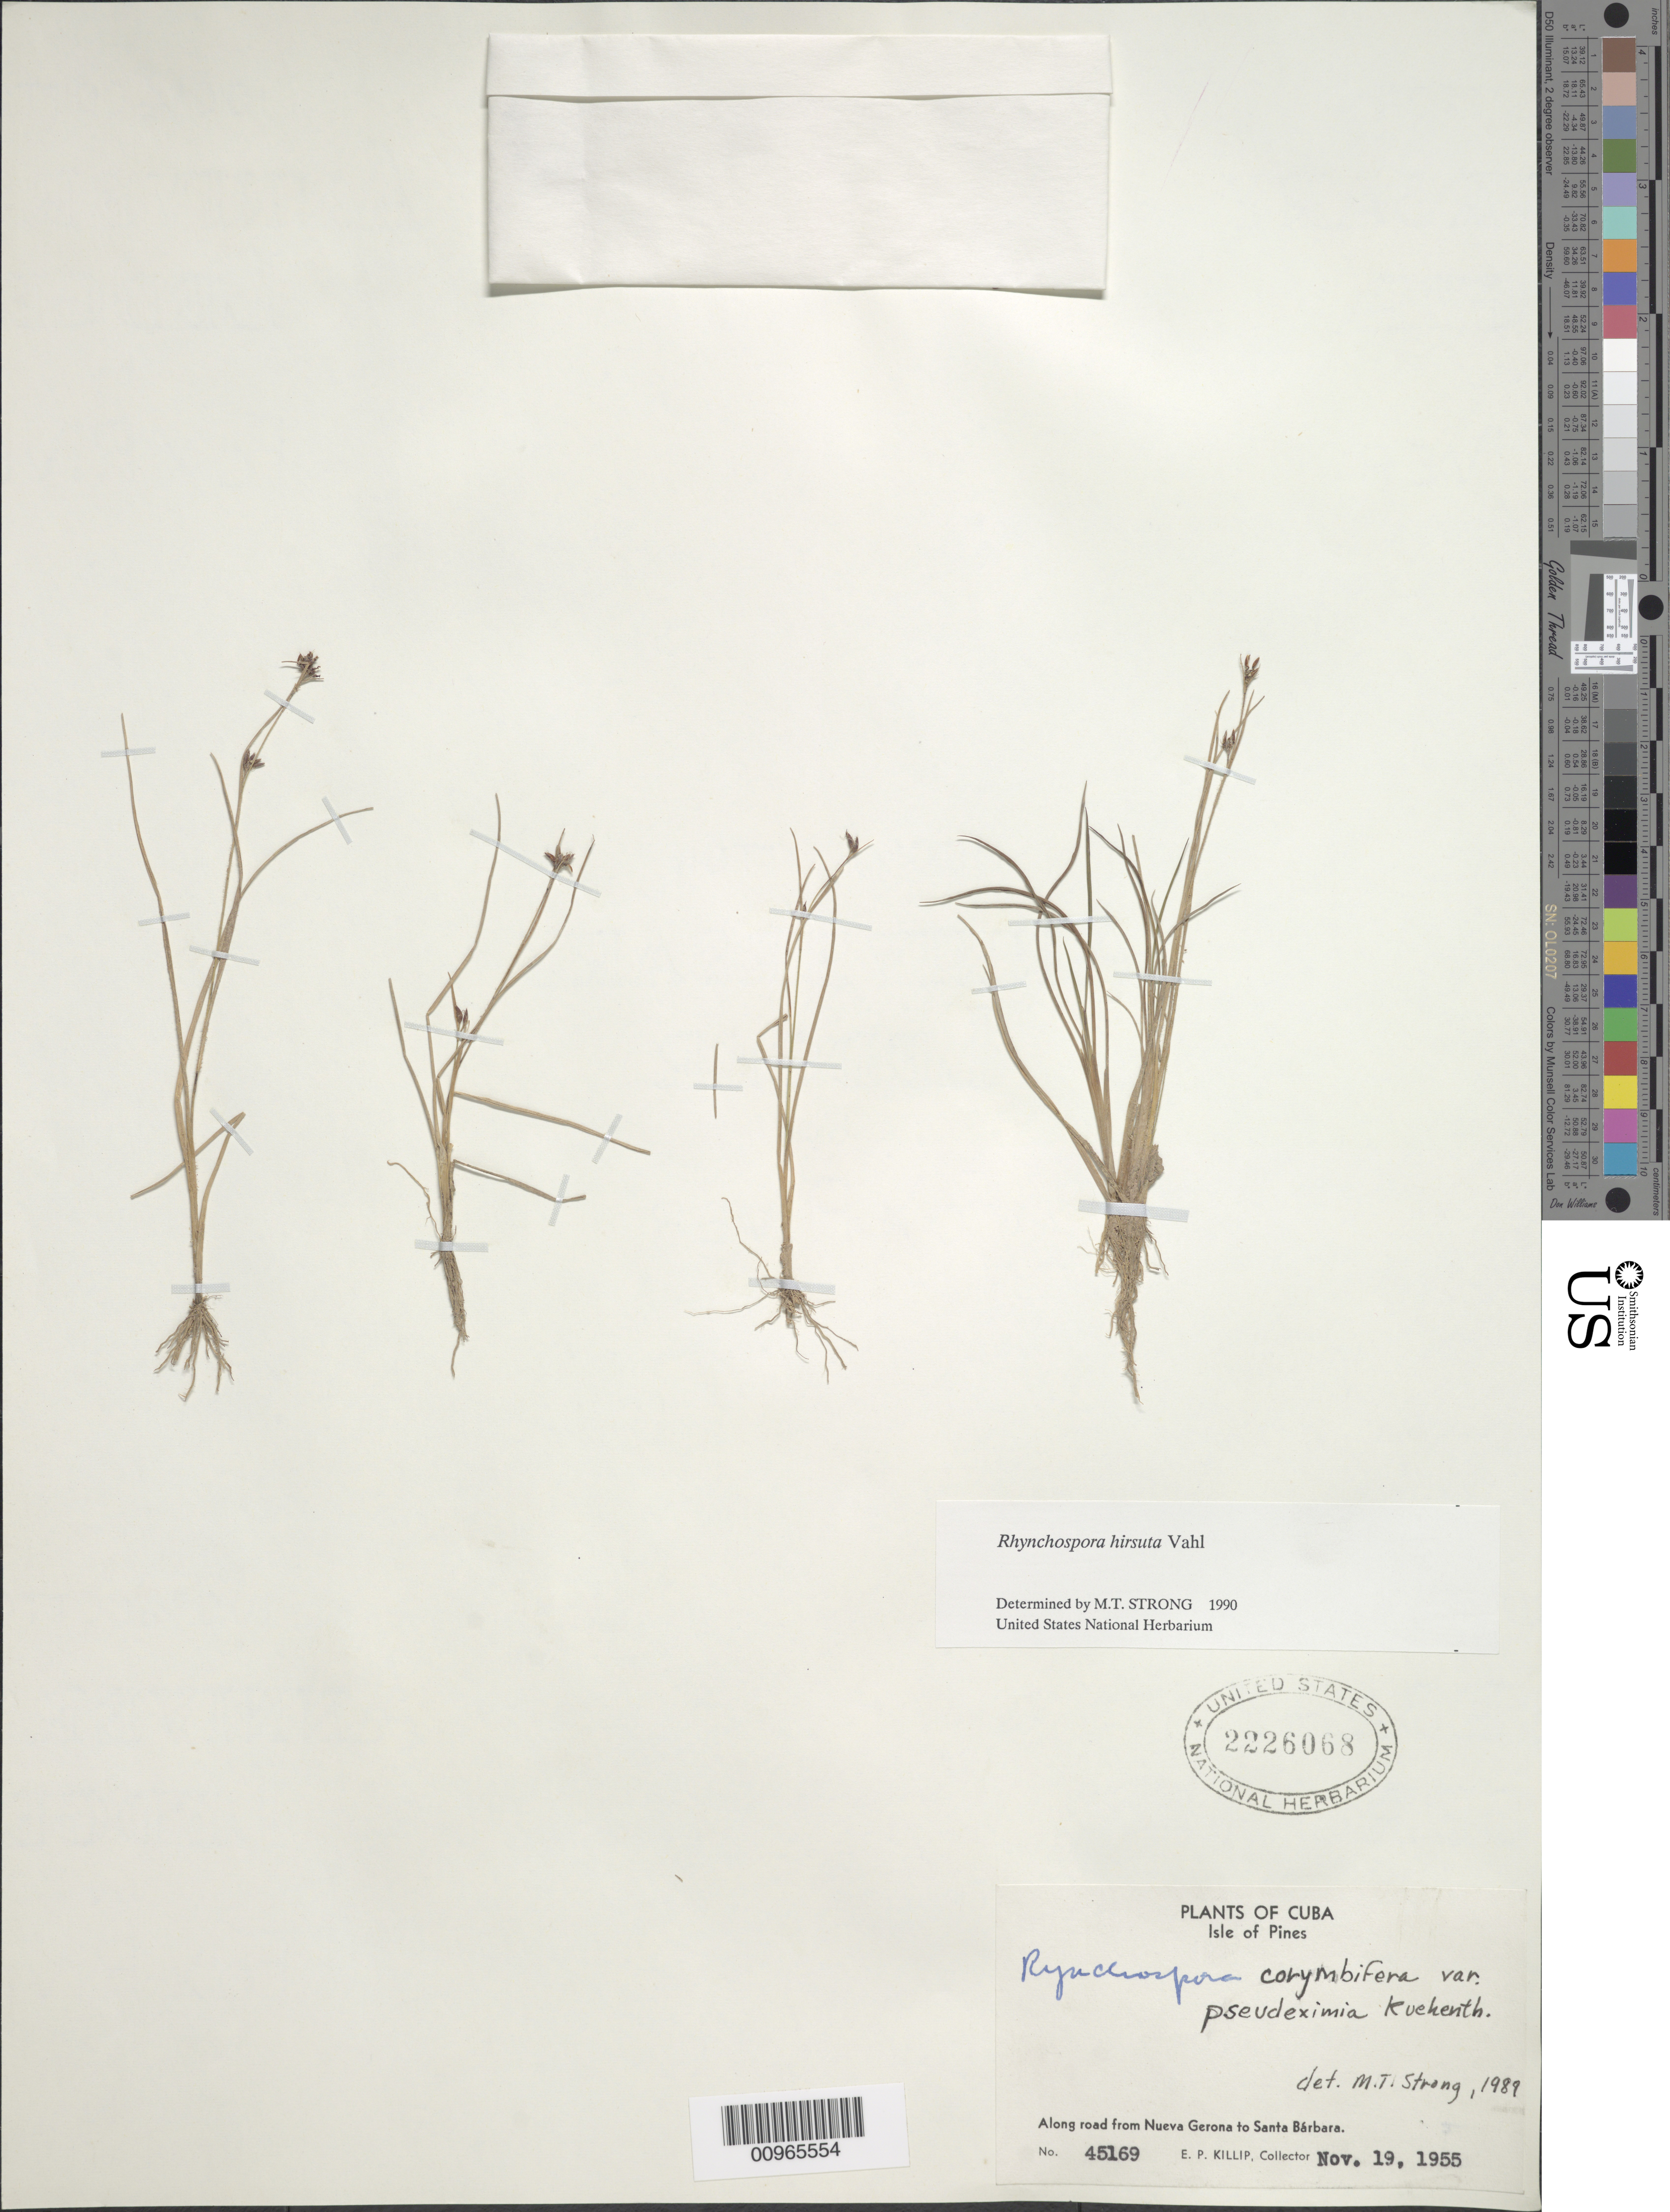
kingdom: Plantae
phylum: Tracheophyta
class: Liliopsida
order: Poales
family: Cyperaceae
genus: Rhynchospora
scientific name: Rhynchospora hirsuta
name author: (Vahl) Vahl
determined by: Strong, M. T., (US), Smithsonian Institution - National Museum of Natural History (UNITED STATES)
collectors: E. P. Killip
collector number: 45169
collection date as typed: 19 Nov 1955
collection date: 1955-11-19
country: Cuba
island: Isla de la Juventud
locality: Isle of Pines, Along road from Nueva Gerona to Santa Bárbara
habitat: Along road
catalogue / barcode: US 2226068